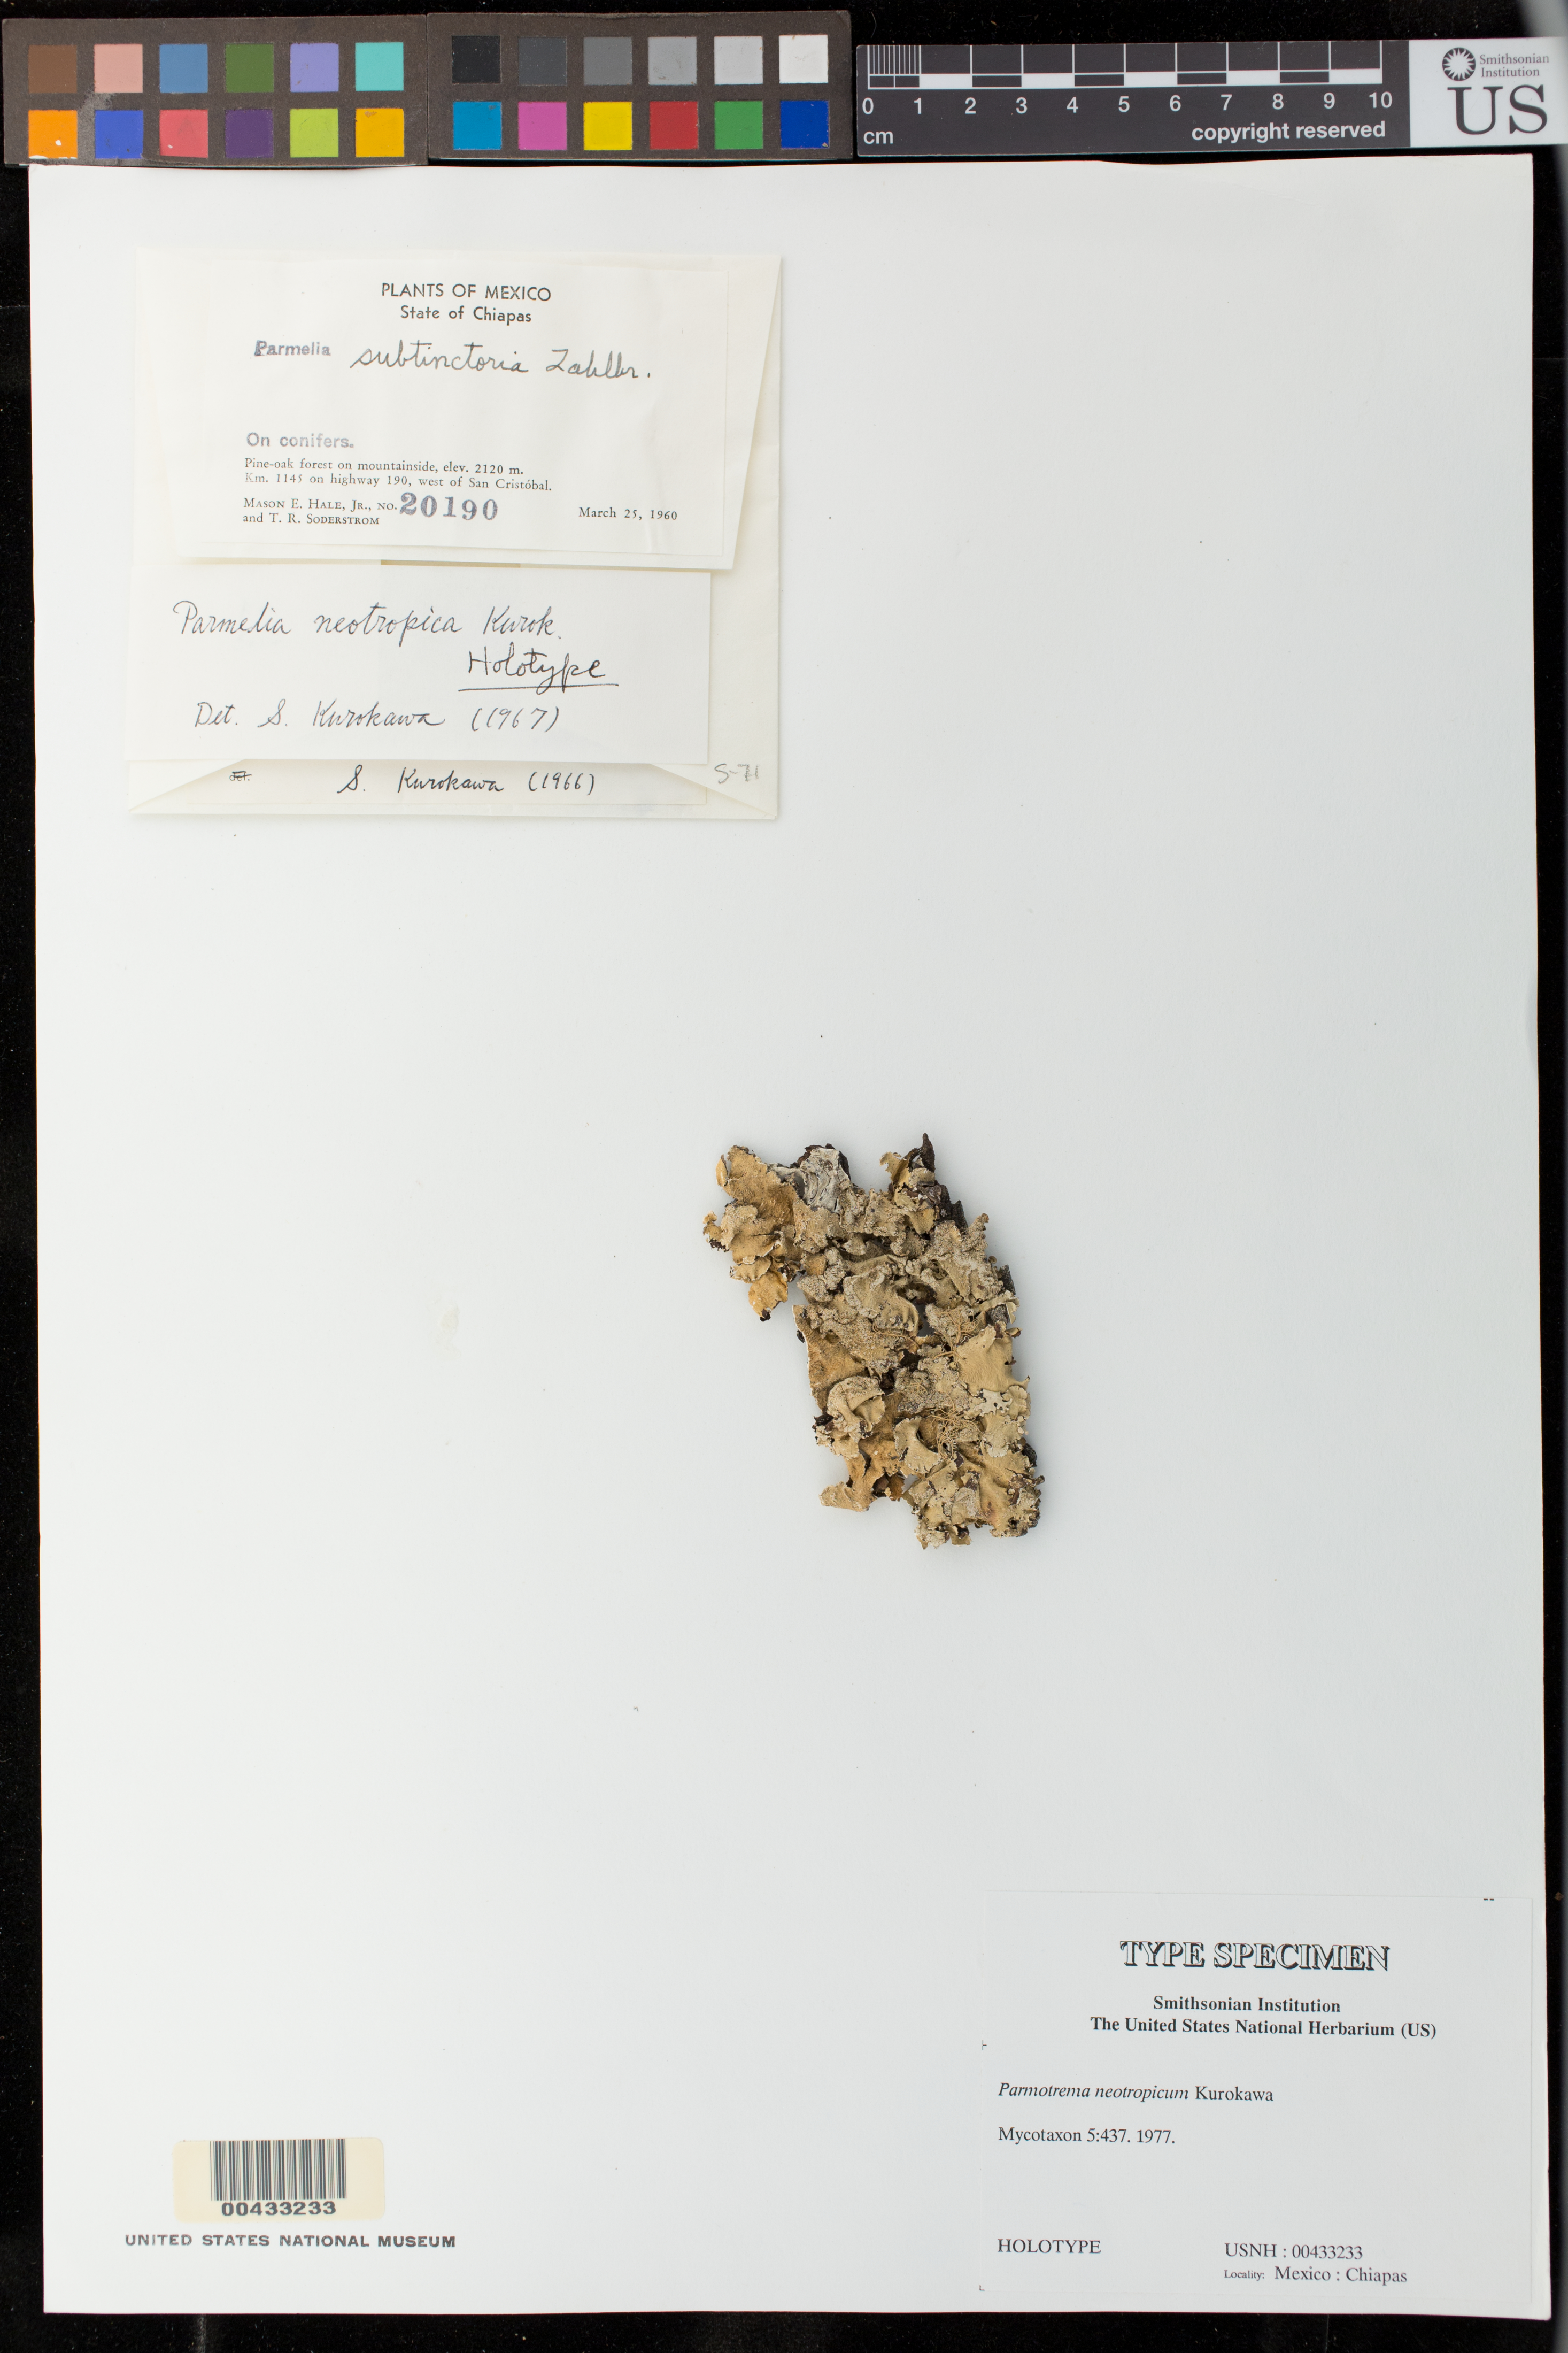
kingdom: Fungi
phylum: Ascomycota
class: Lecanoromycetes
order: Lecanorales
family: Parmeliaceae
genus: Parmotrema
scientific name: Parmotrema neotropicum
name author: Kurok.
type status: Holotype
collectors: M. Hale & T. R. Soderstrom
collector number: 20190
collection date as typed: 25 Mar 1960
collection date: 1960-03-25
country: Mexico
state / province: Chiapas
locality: Km 1145 in Highway 190, W of San Cristobal.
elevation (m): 2120